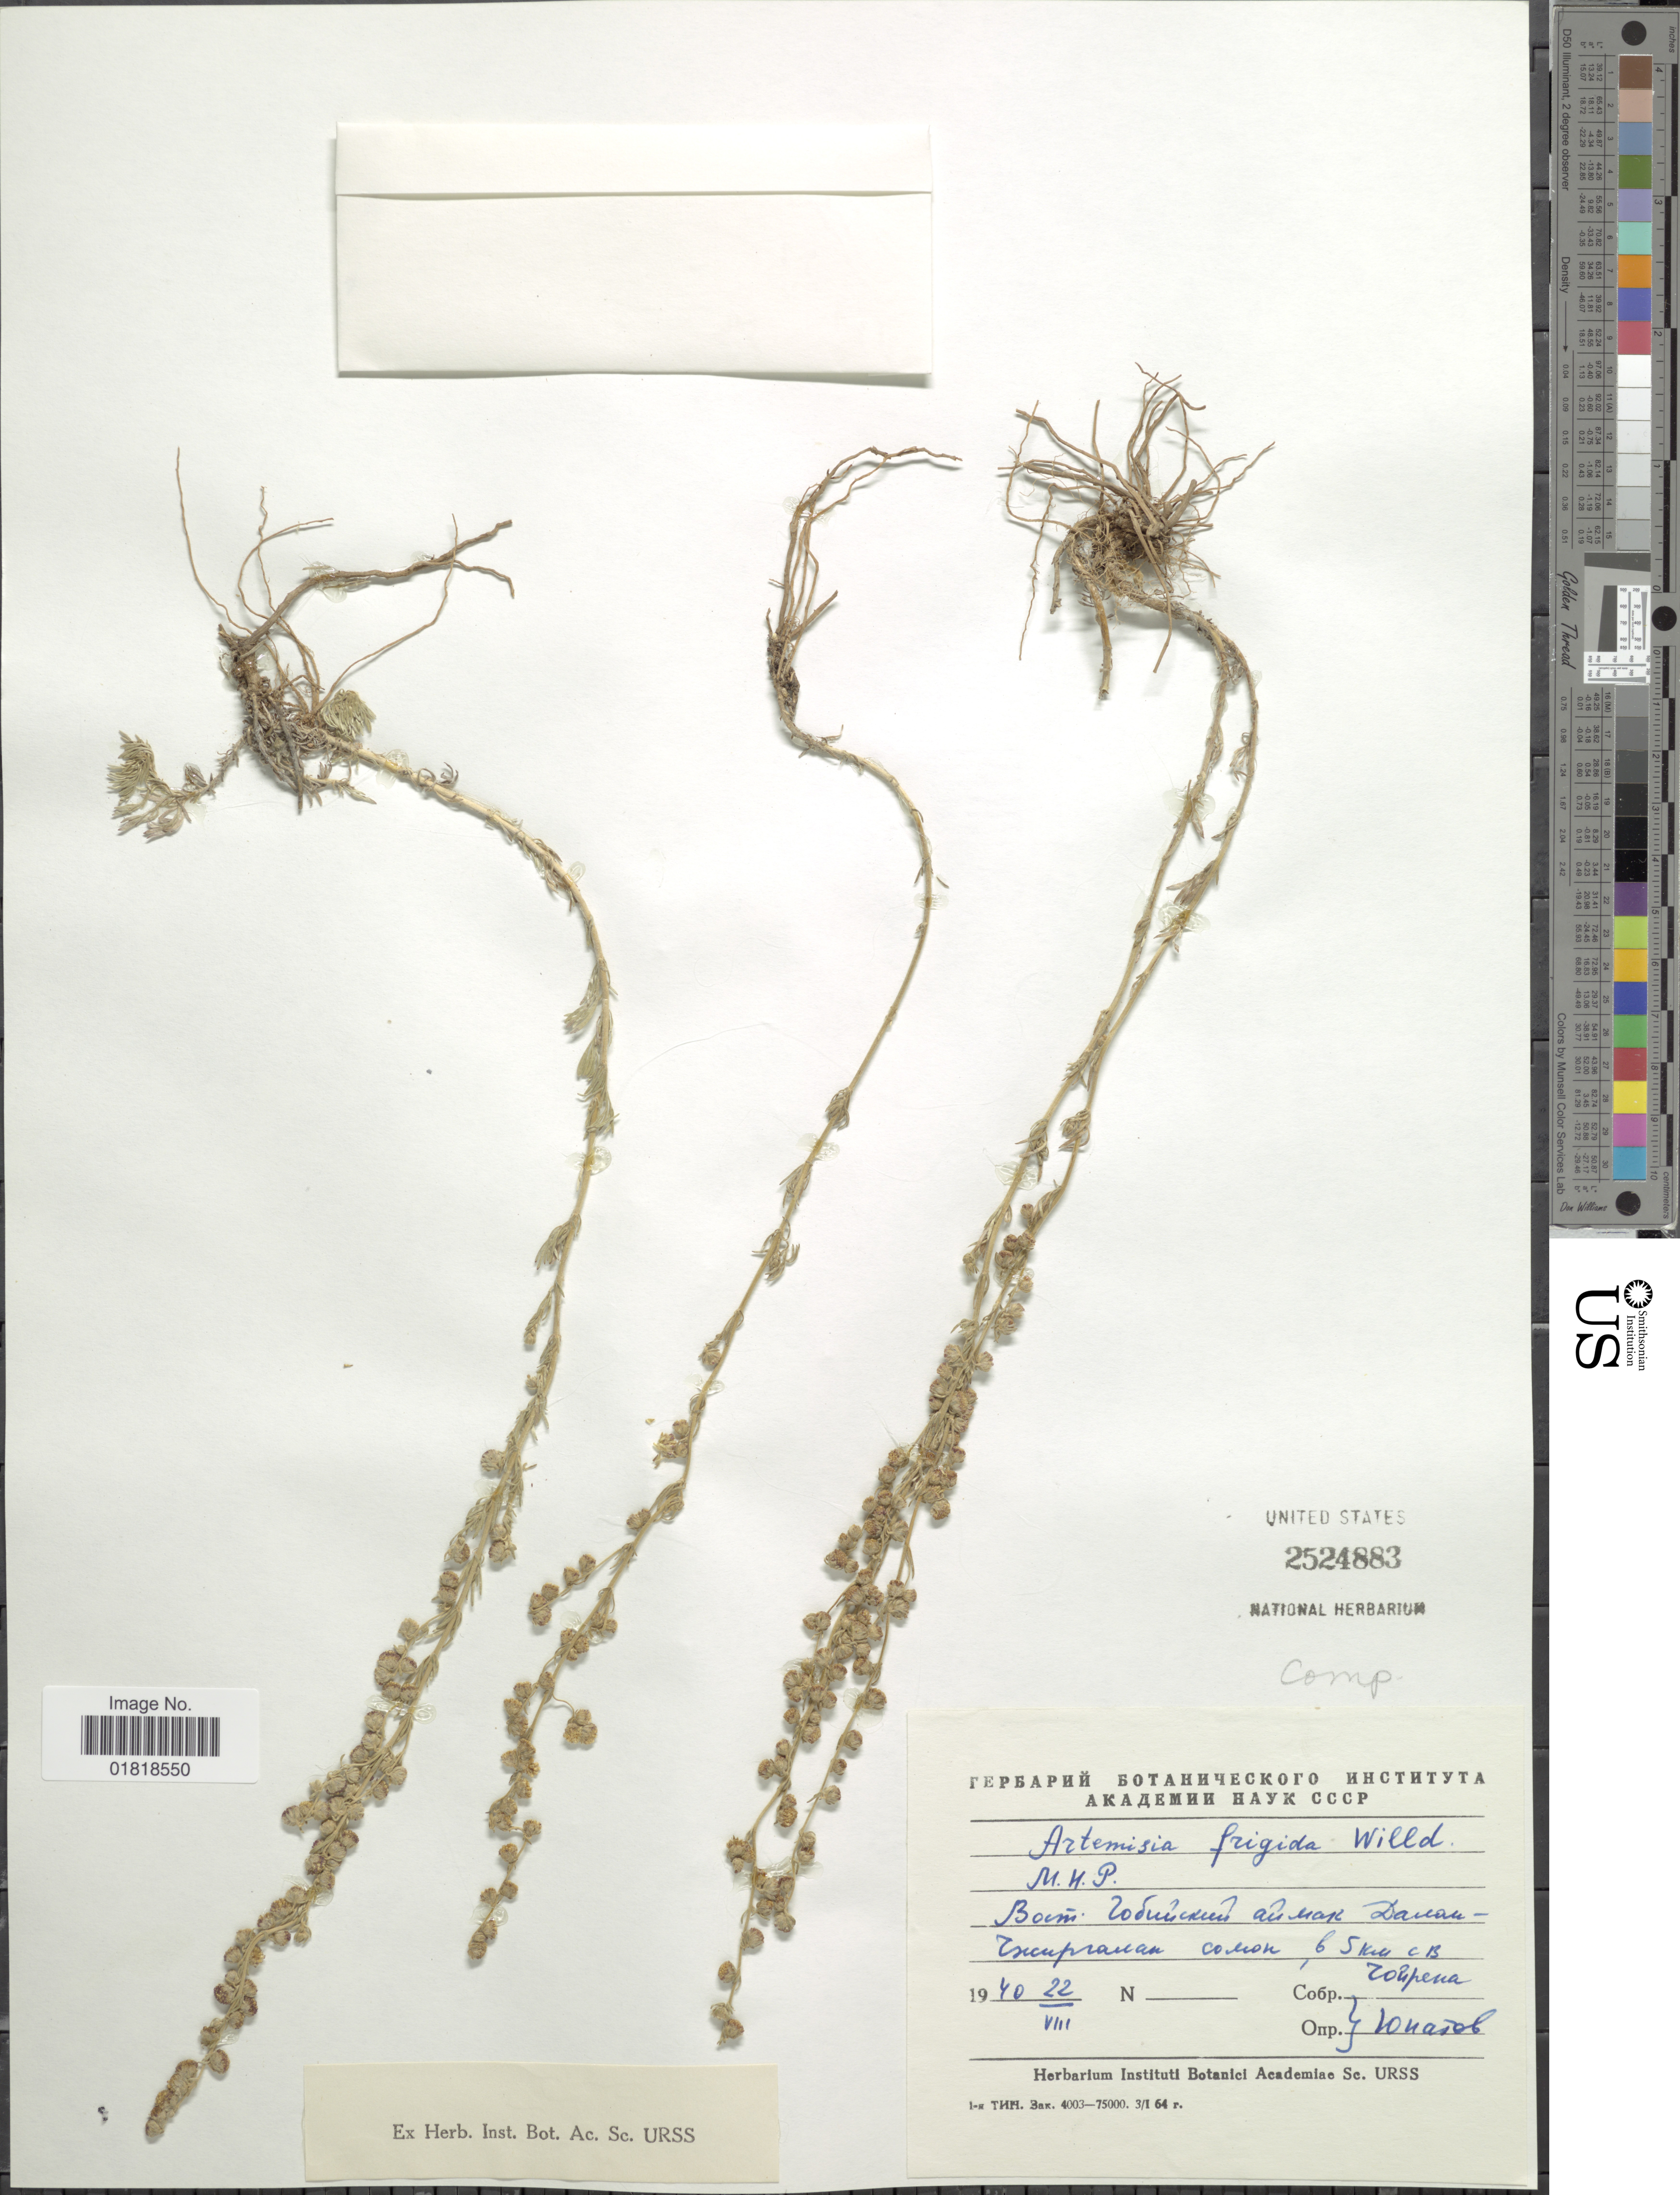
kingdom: Plantae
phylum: Tracheophyta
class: Magnoliopsida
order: Asterales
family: Asteraceae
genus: Artemisia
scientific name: Artemisia frigida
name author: Willd.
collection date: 1940-08-22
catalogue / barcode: US 2524883